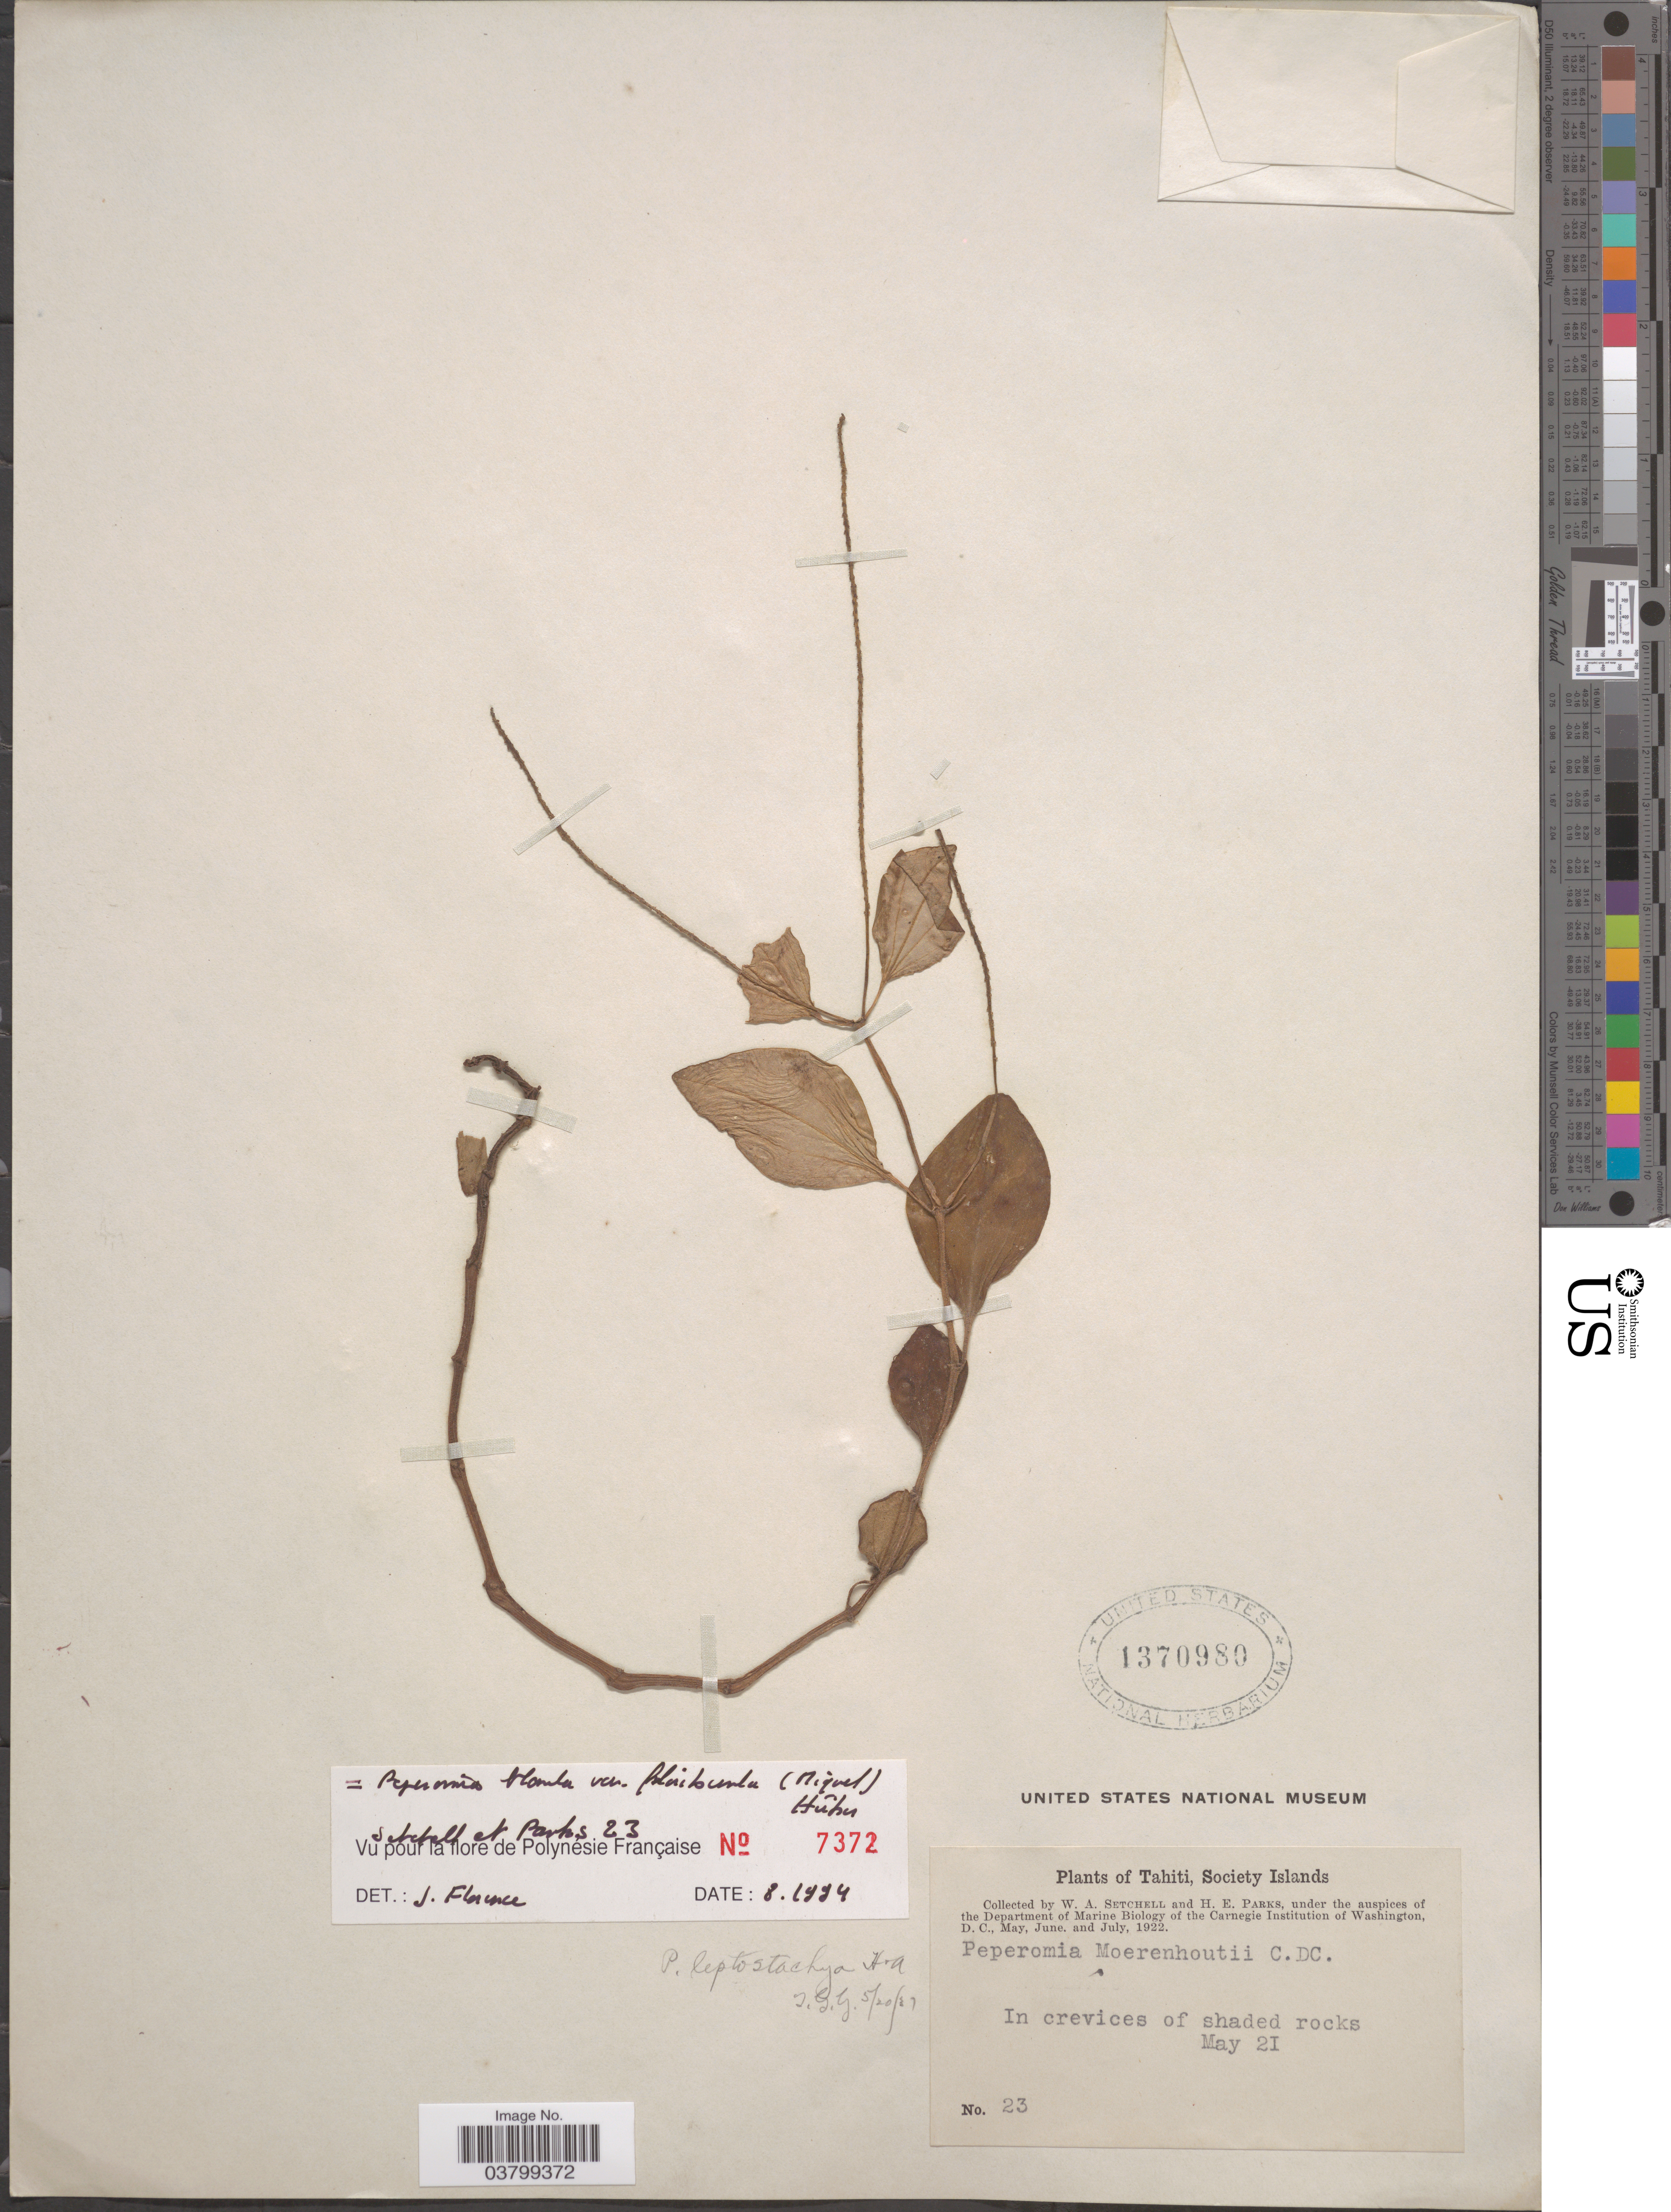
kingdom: Plantae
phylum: Tracheophyta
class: Magnoliopsida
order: Piperales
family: Piperaceae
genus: Peperomia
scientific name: Peperomia leptostachya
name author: Hook. & Arn.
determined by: Wagner, W. L., (BOT), Smithsonian Institution - National Museum of Natural History (UNITED STATES)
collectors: W. Setchell & H. E. Parks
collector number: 23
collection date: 1922-05-21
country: French Polynesia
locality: Tahiti, Society Islands. In crevices of shaded rocks.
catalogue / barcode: US 1370980